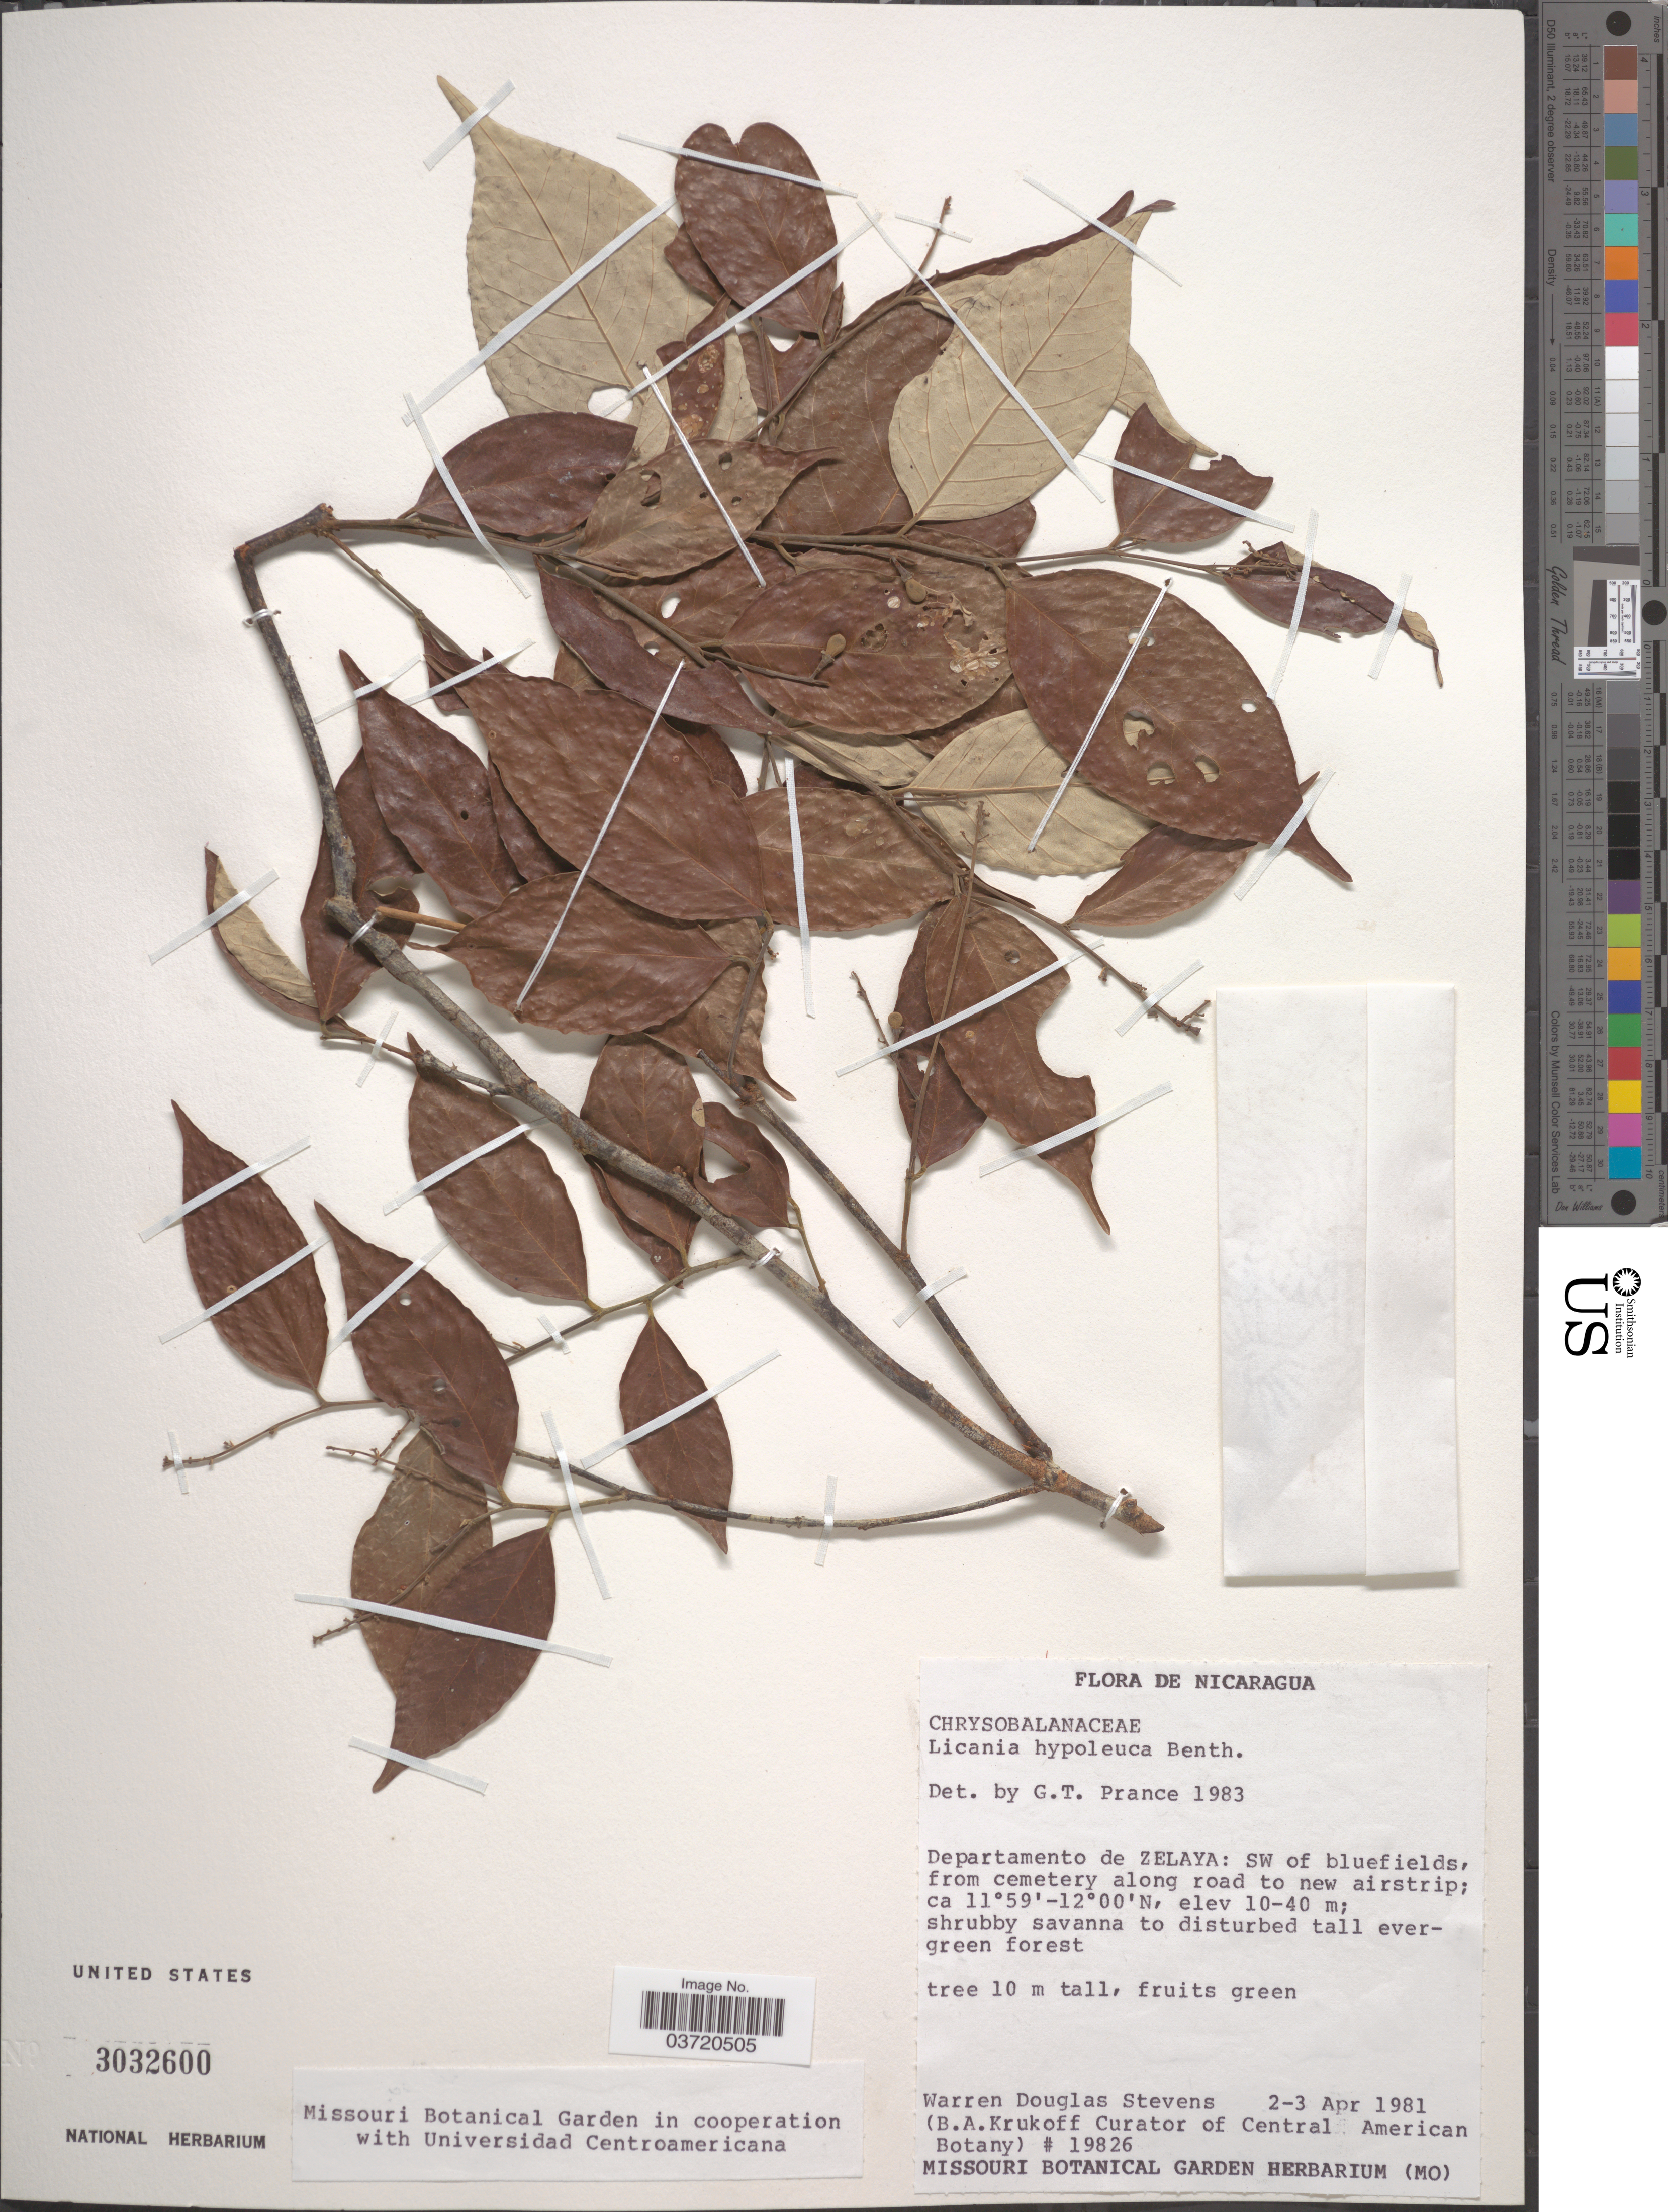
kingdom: Plantae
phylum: Tracheophyta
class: Magnoliopsida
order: Malpighiales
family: Chrysobalanaceae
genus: Licania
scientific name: Licania hypoleuca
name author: Benth.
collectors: W. D. Stevens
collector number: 19826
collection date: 1981-04-02/1981-04-03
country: Nicaragua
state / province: Atlántico Sur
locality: Departamento de Zelaya: SW of bluefields, from cemetery along road to new airstrip.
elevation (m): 10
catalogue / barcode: US 3032600